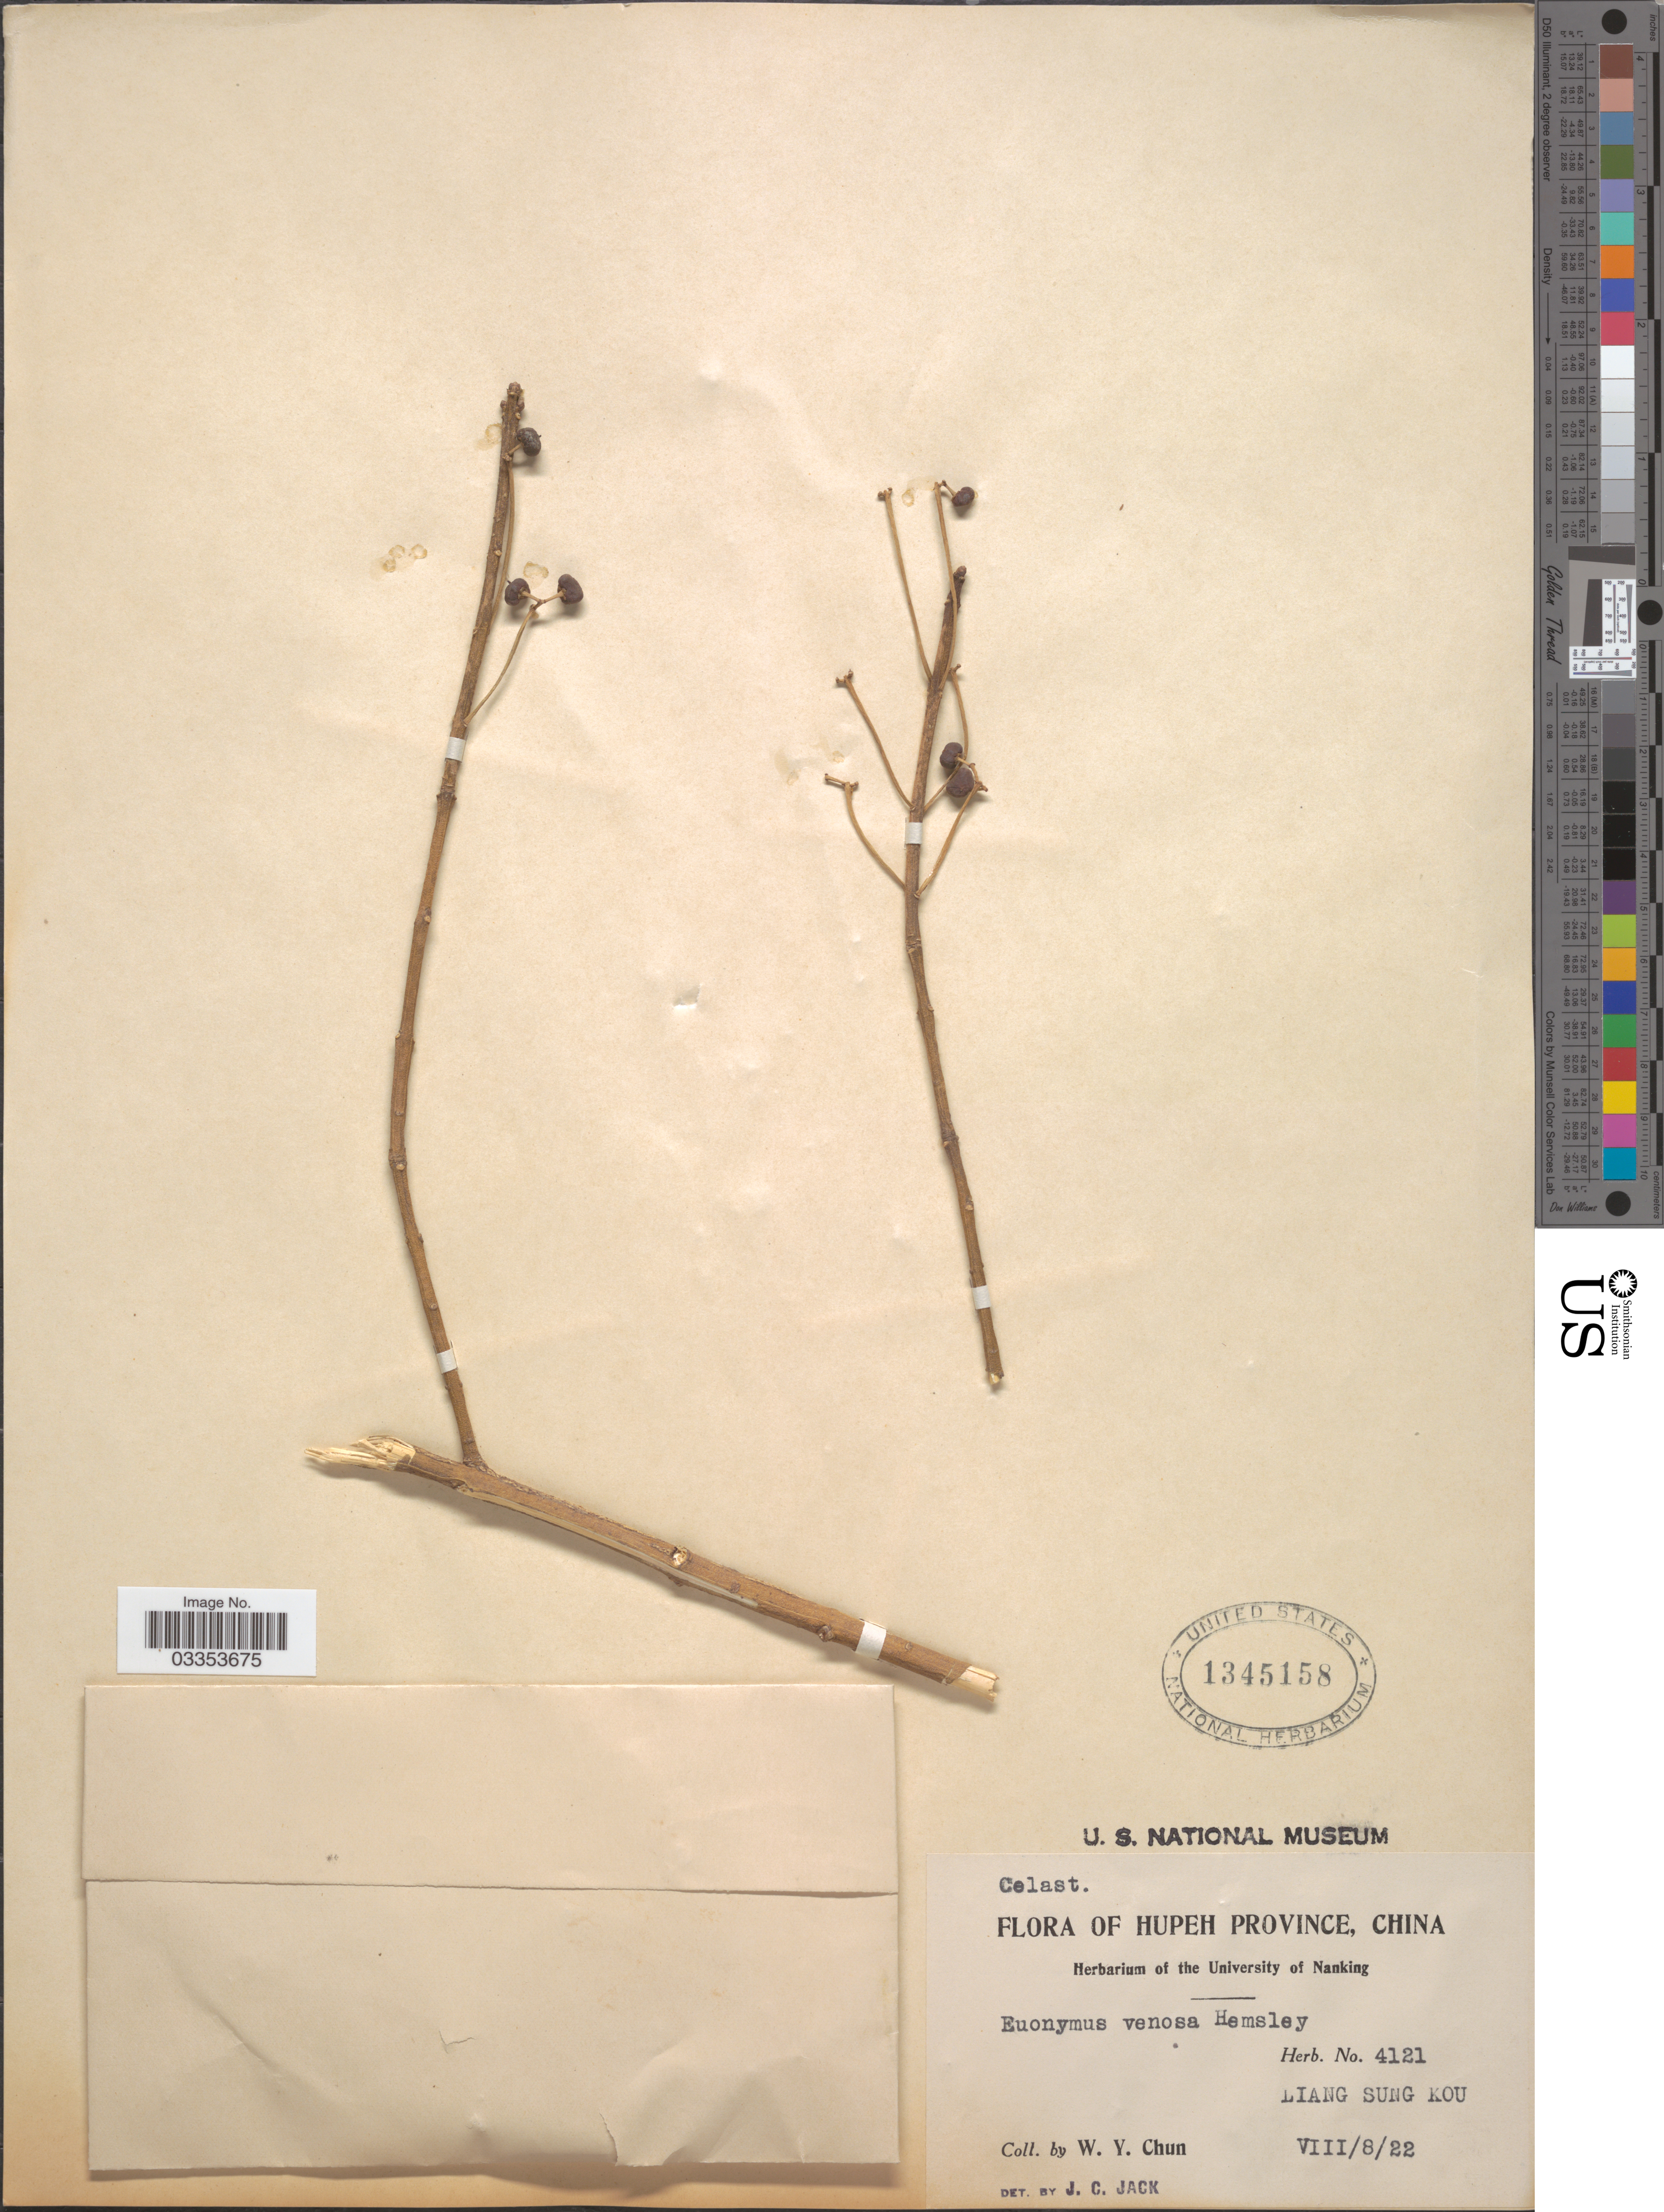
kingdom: Plantae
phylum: Tracheophyta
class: Magnoliopsida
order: Celastrales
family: Celastraceae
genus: Euonymus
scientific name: Euonymus venosus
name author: Hemsl.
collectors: W. Y. Chun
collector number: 4121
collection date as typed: Transcribed d/m/y: 8/8/22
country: China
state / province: Hubei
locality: Hupeh Province. Liang Sung Kou.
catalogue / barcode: US 1345158